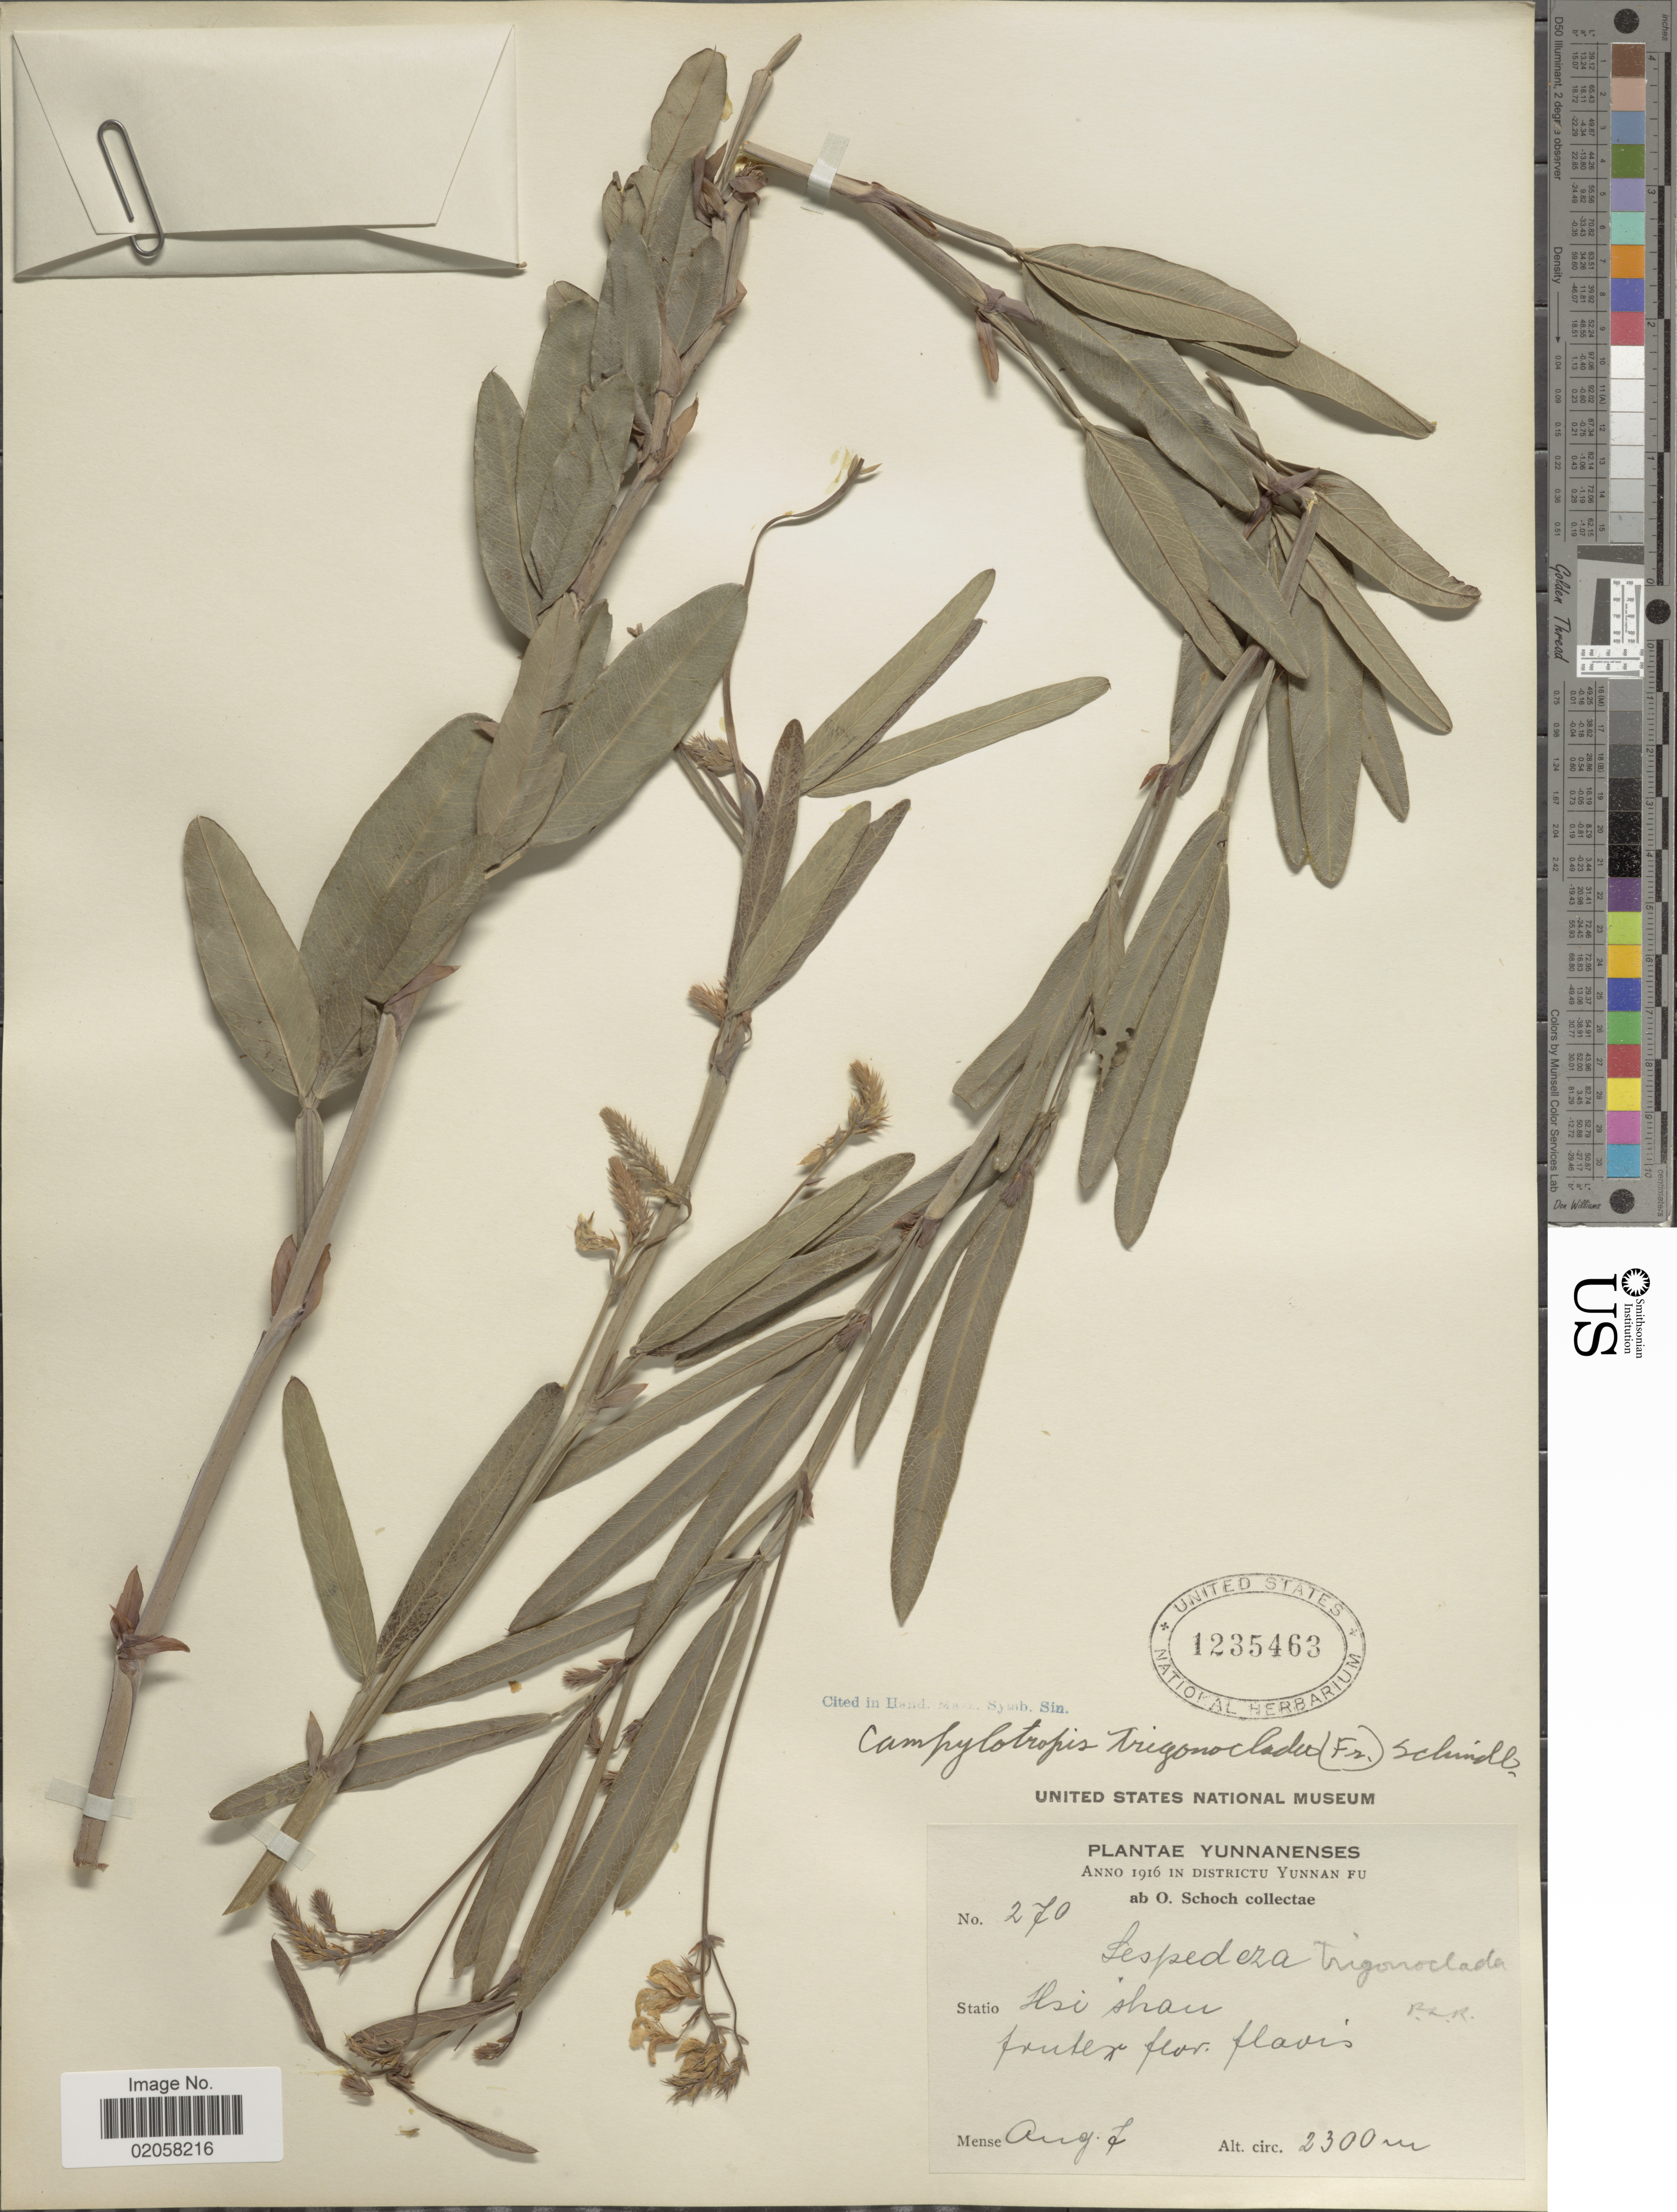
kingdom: Plantae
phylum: Tracheophyta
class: Magnoliopsida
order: Fabales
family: Fabaceae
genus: Campylotropis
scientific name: Campylotropis trigonoclada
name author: (Franch.) Schindl.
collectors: O. Schoch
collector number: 270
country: China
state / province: Yunnan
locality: Hsi Shau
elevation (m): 2300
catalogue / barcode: US 1235463